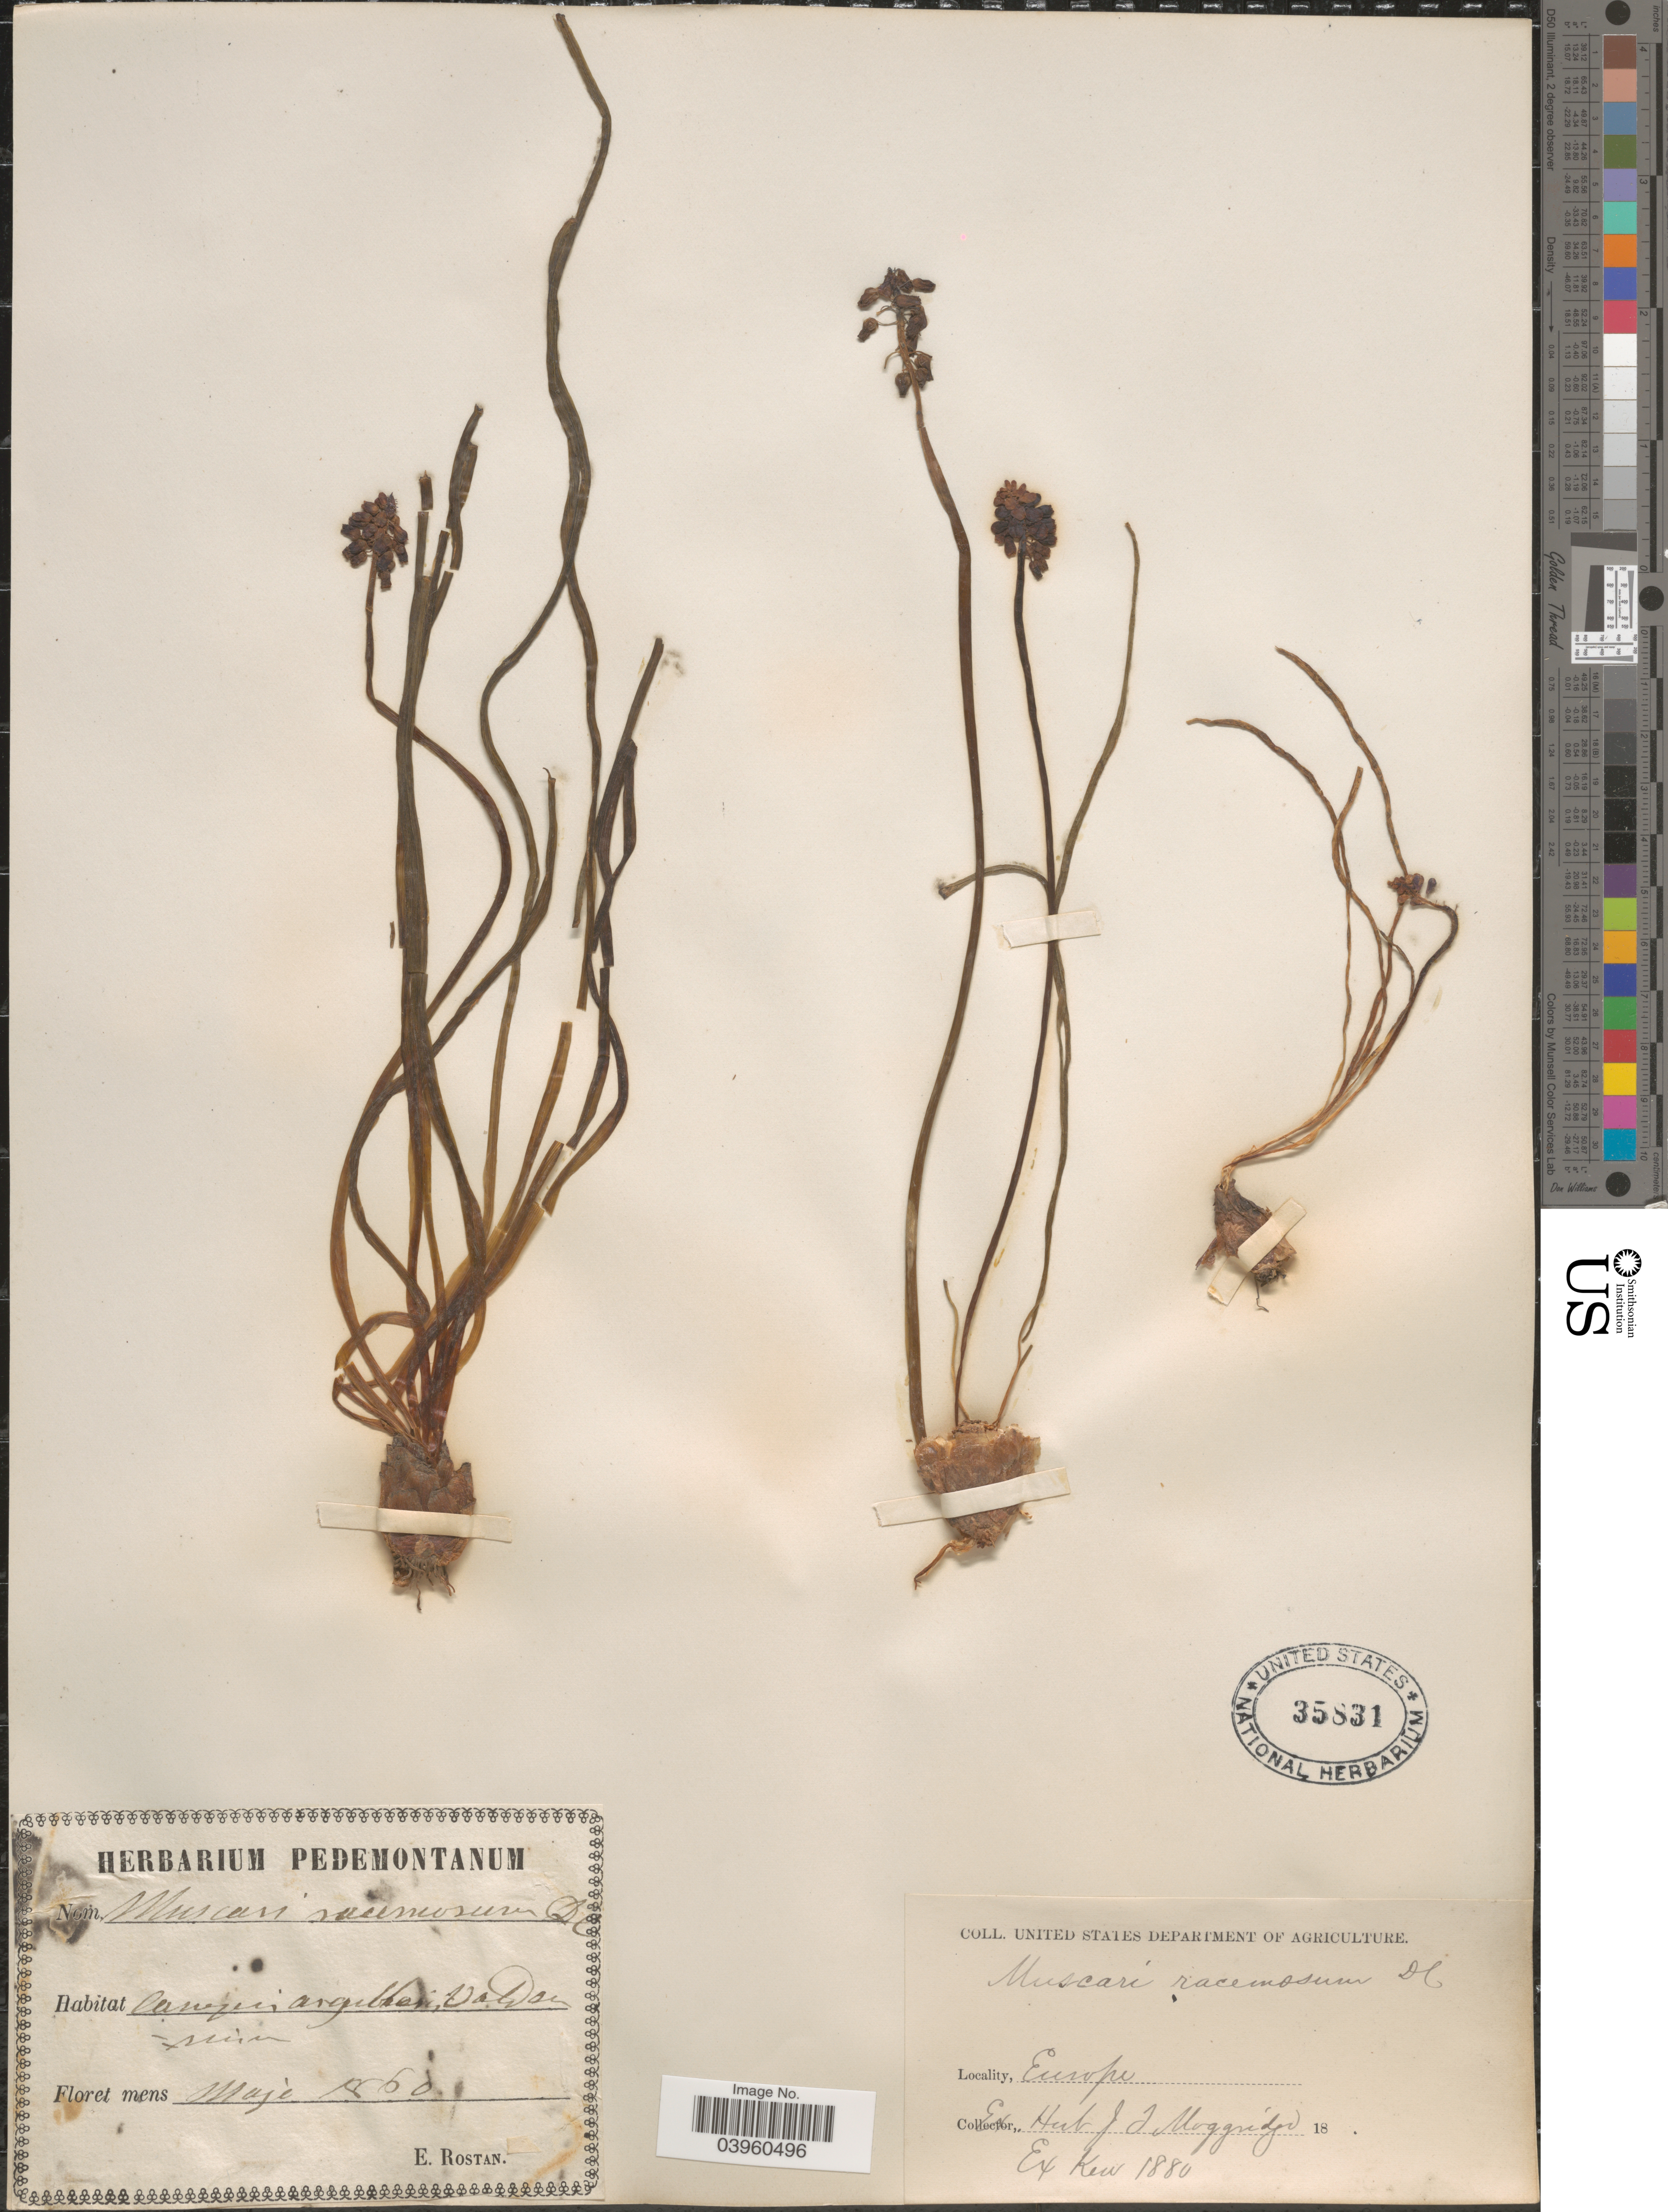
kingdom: Plantae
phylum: Tracheophyta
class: Liliopsida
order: Asparagales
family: Asparagaceae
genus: Muscari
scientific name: Muscari racemosum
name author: (L.) Mill.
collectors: E. Rostan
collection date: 1850-05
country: Italy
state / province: Piedmont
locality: Pedemontanum.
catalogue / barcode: US 35831